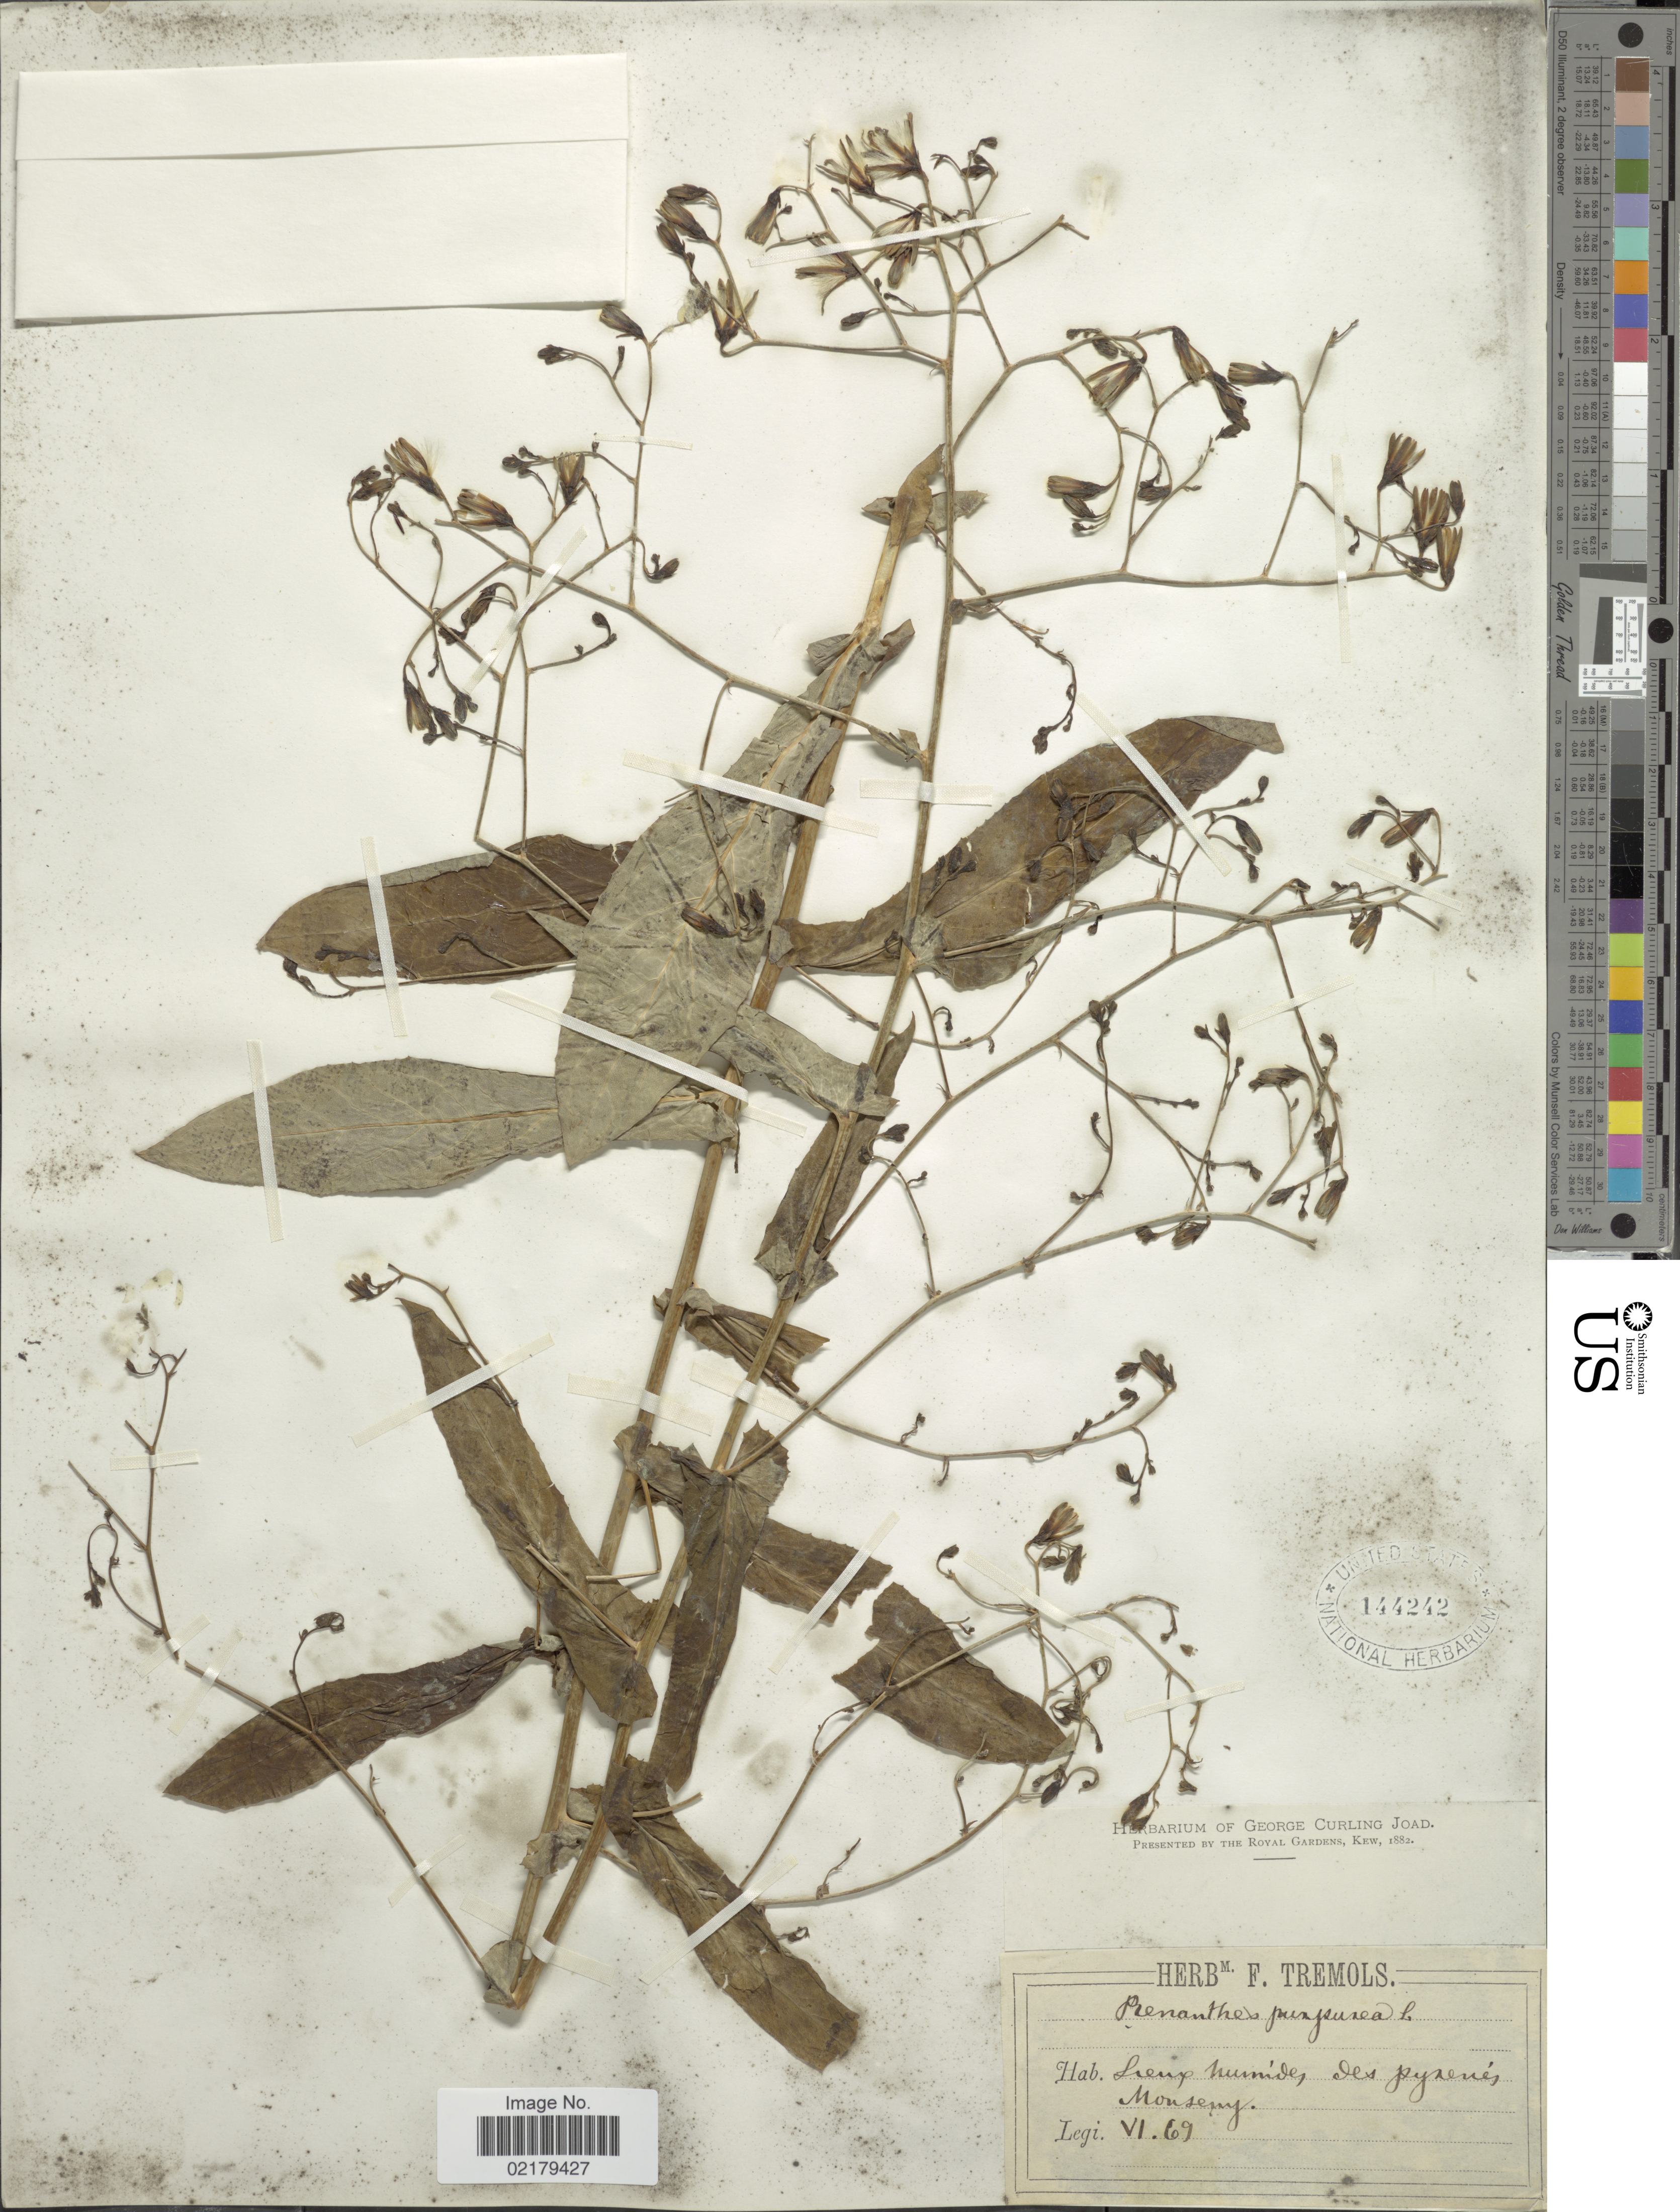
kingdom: Plantae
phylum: Tracheophyta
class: Magnoliopsida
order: Asterales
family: Asteraceae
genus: Prenanthes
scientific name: Prenanthes purpurea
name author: L.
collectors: ex Herb. F. Tremols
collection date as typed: Transcribed d/m/y: /6/69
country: Spain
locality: Lieux humides des pyrenés Montseny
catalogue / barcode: US 144242